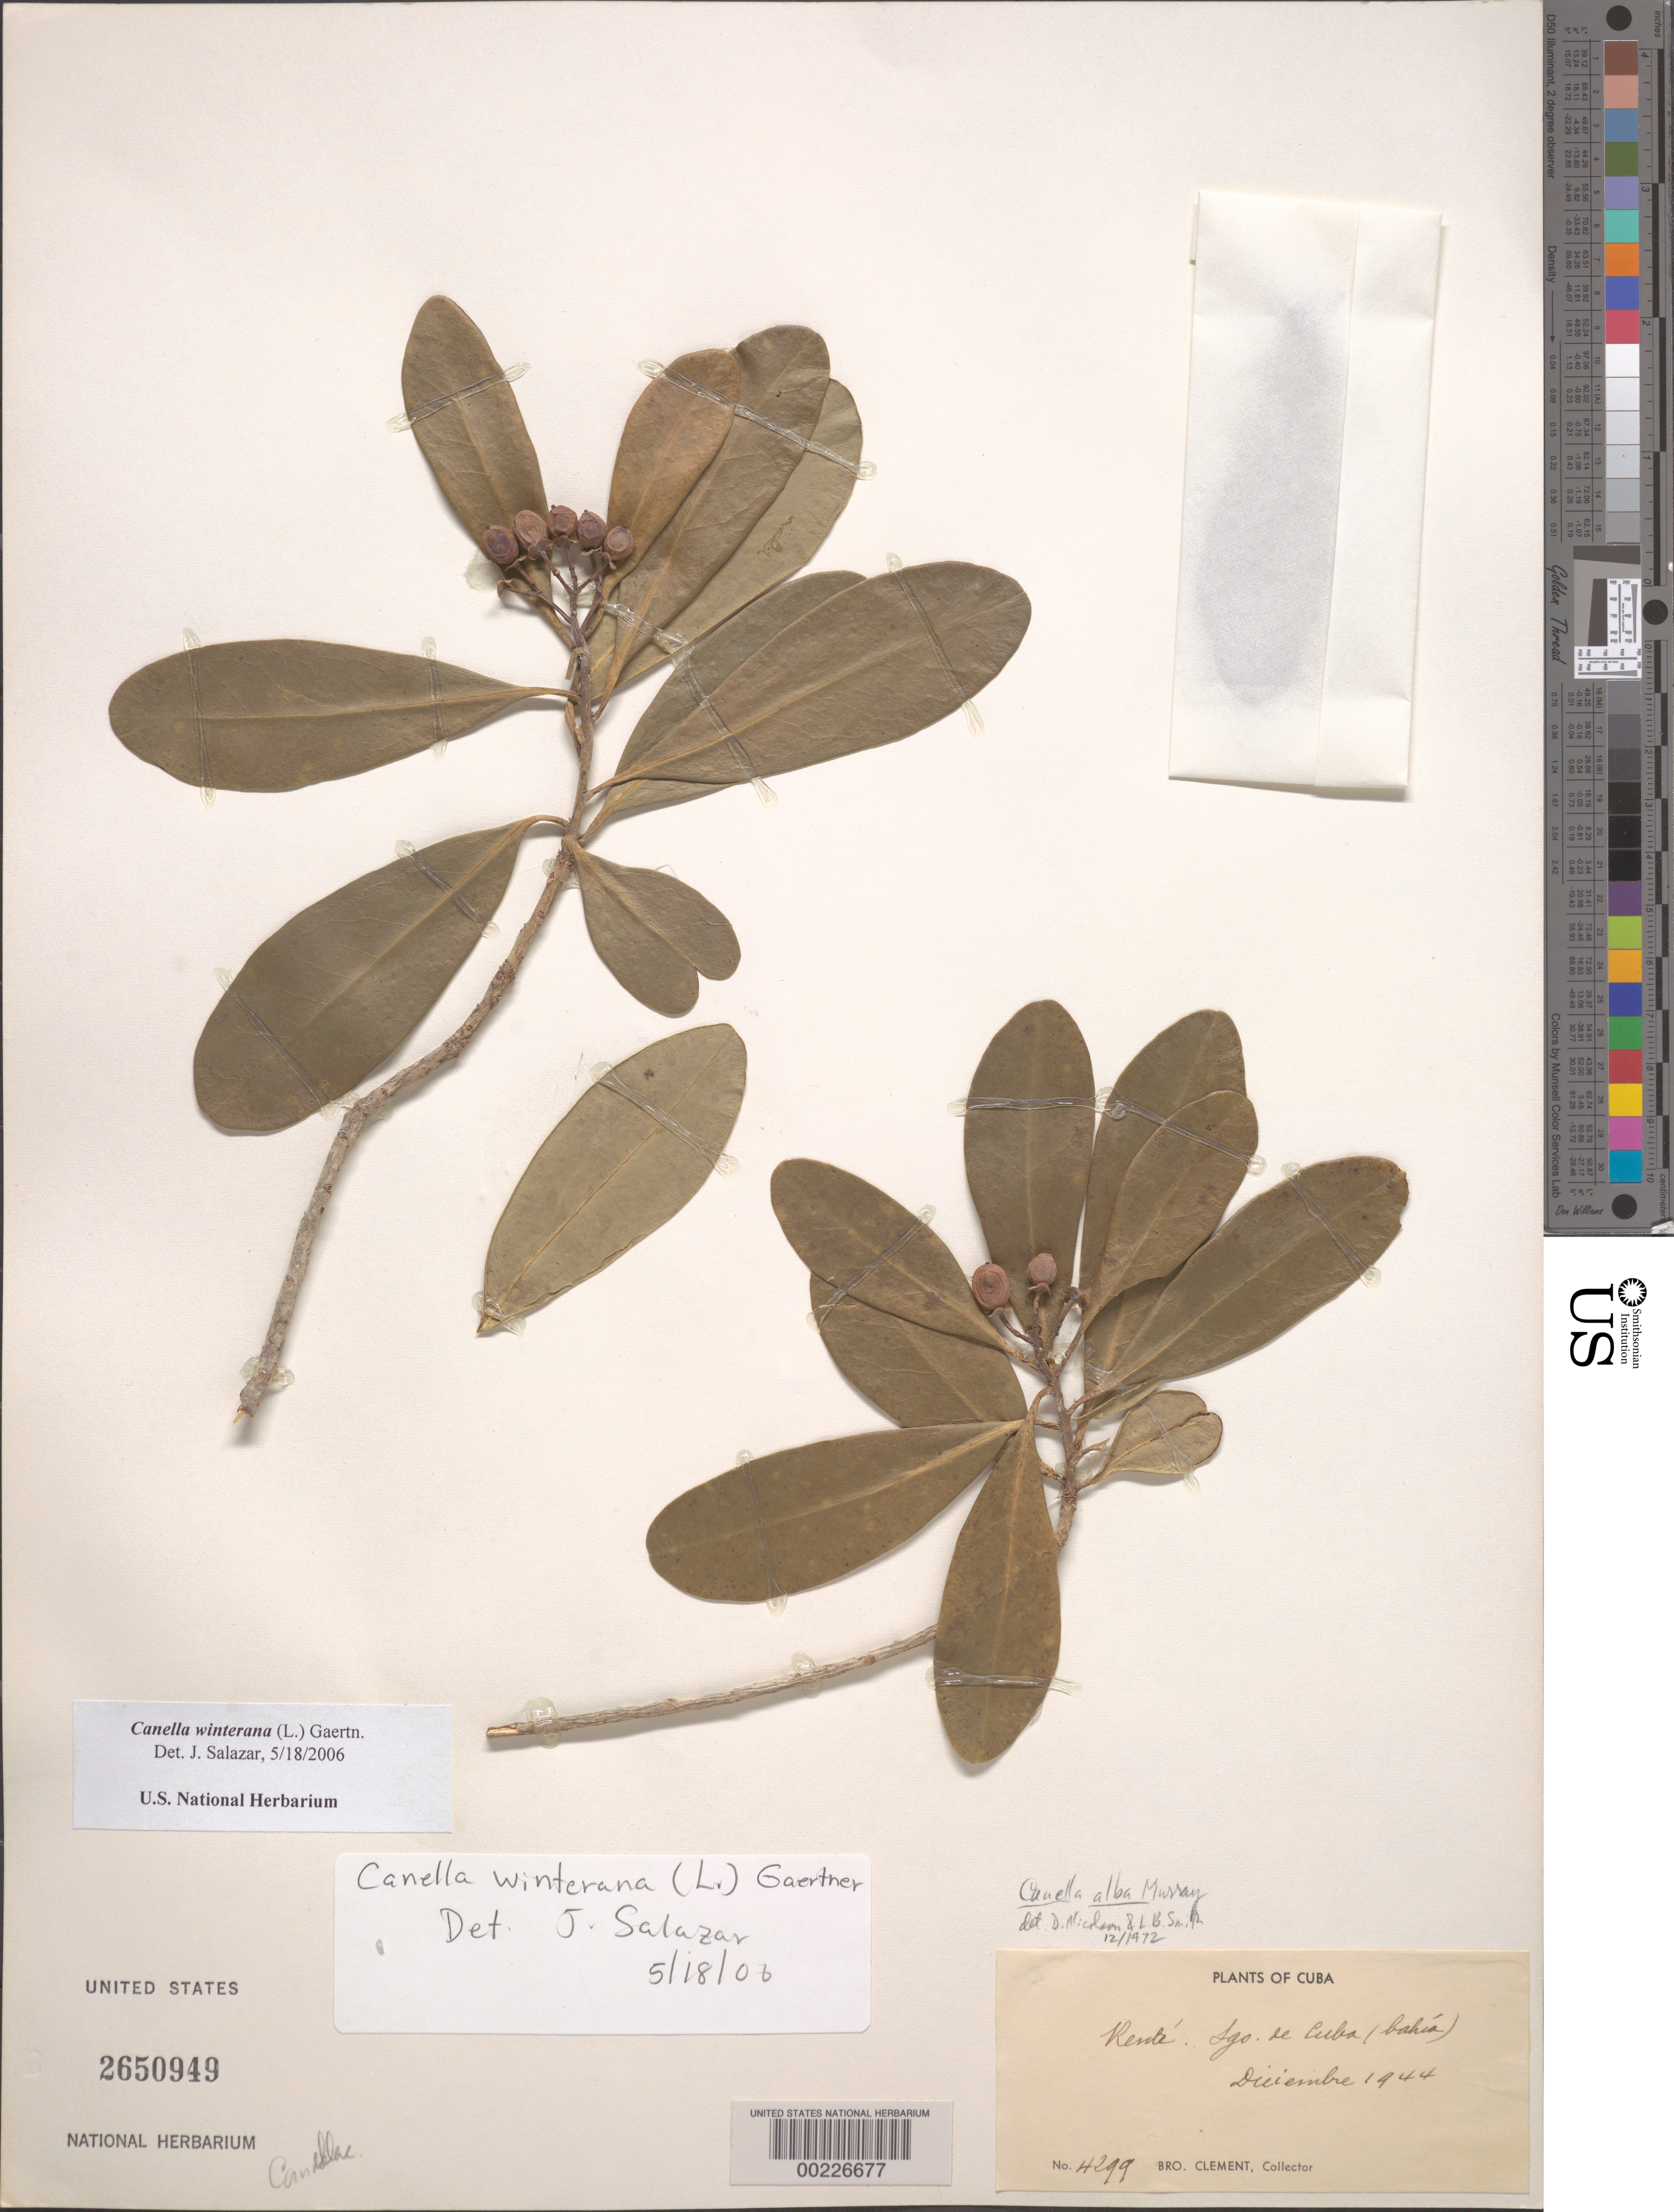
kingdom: Plantae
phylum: Tracheophyta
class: Magnoliopsida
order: Canellales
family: Canellaceae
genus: Canella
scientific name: Canella winterana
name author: (L.) Gaertn.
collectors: H. Clement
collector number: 4299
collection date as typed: Dec 1944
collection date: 1944-12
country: Cuba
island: Greater Antilles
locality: Rente. Sgo. de Cuba (Bahia)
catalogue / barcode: US 2650949